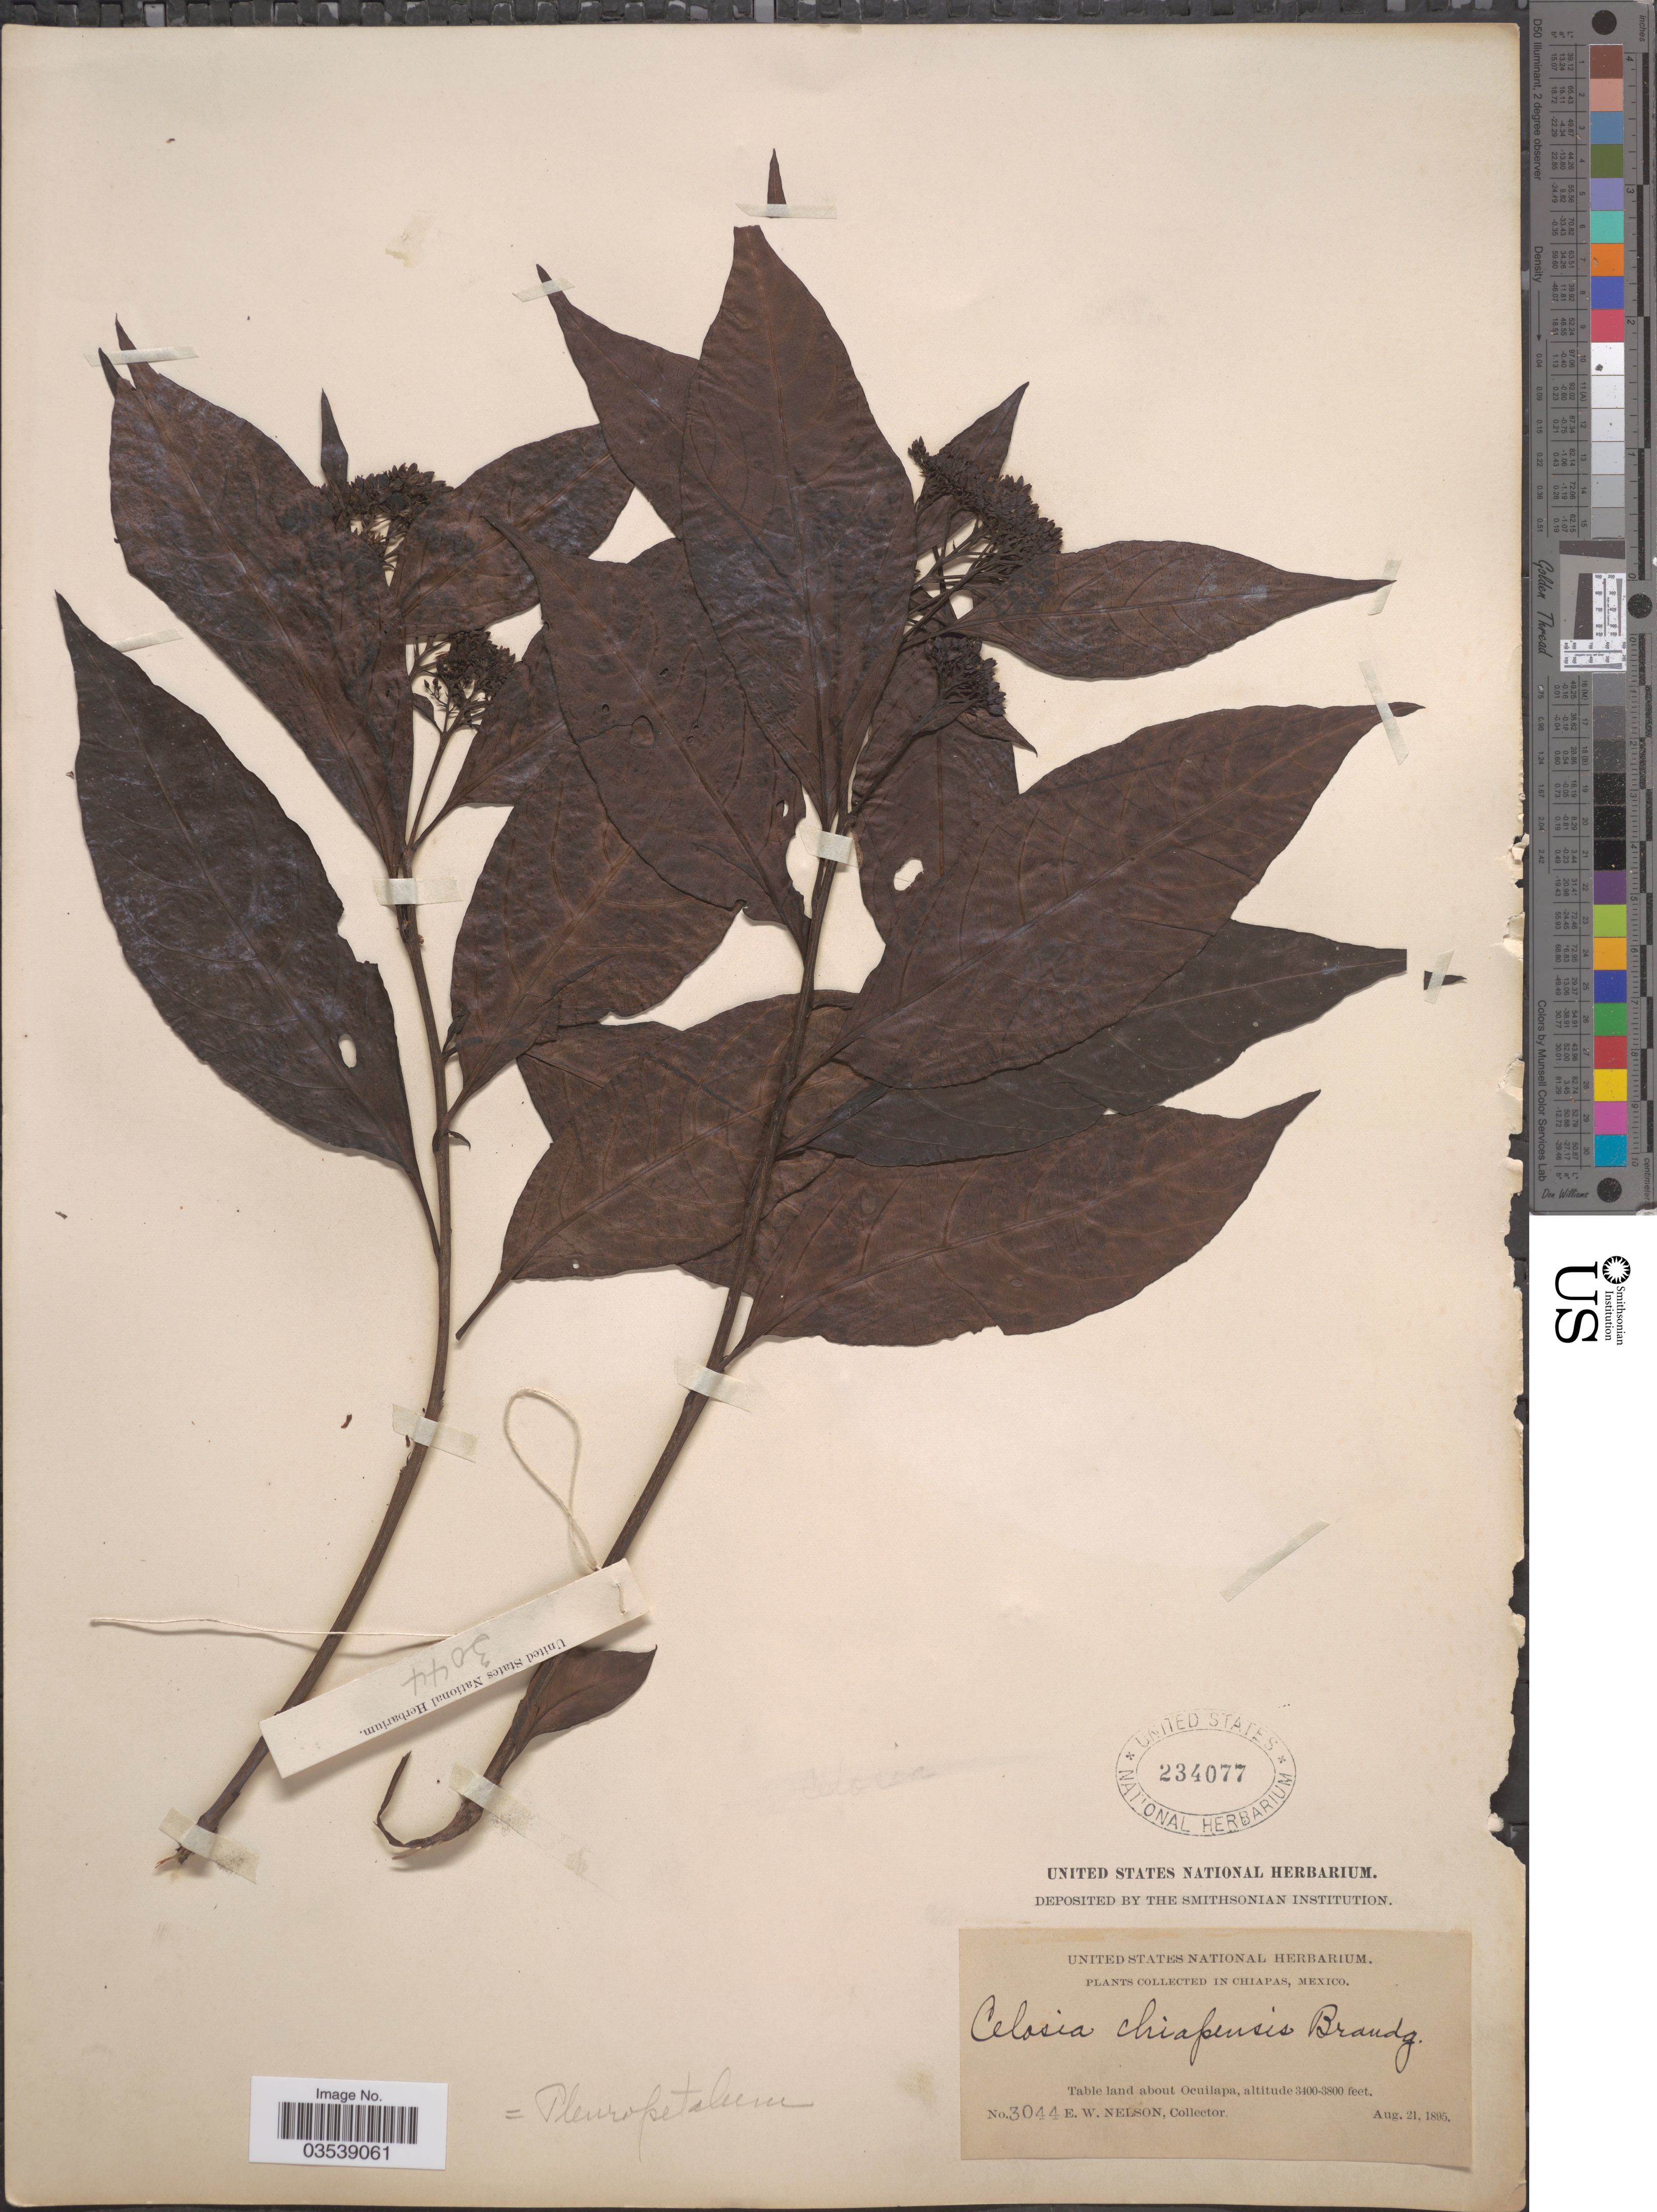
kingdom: Plantae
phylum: Tracheophyta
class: Magnoliopsida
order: Caryophyllales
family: Amaranthaceae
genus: Pleuropetalum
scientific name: Pleuropetalum sprucei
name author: (Hook. f.) Standl.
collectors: E. W. Nelson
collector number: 3044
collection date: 1895-08-21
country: Mexico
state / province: Chiapas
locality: Table land about Ocuilapa.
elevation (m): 1036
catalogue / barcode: US 234077